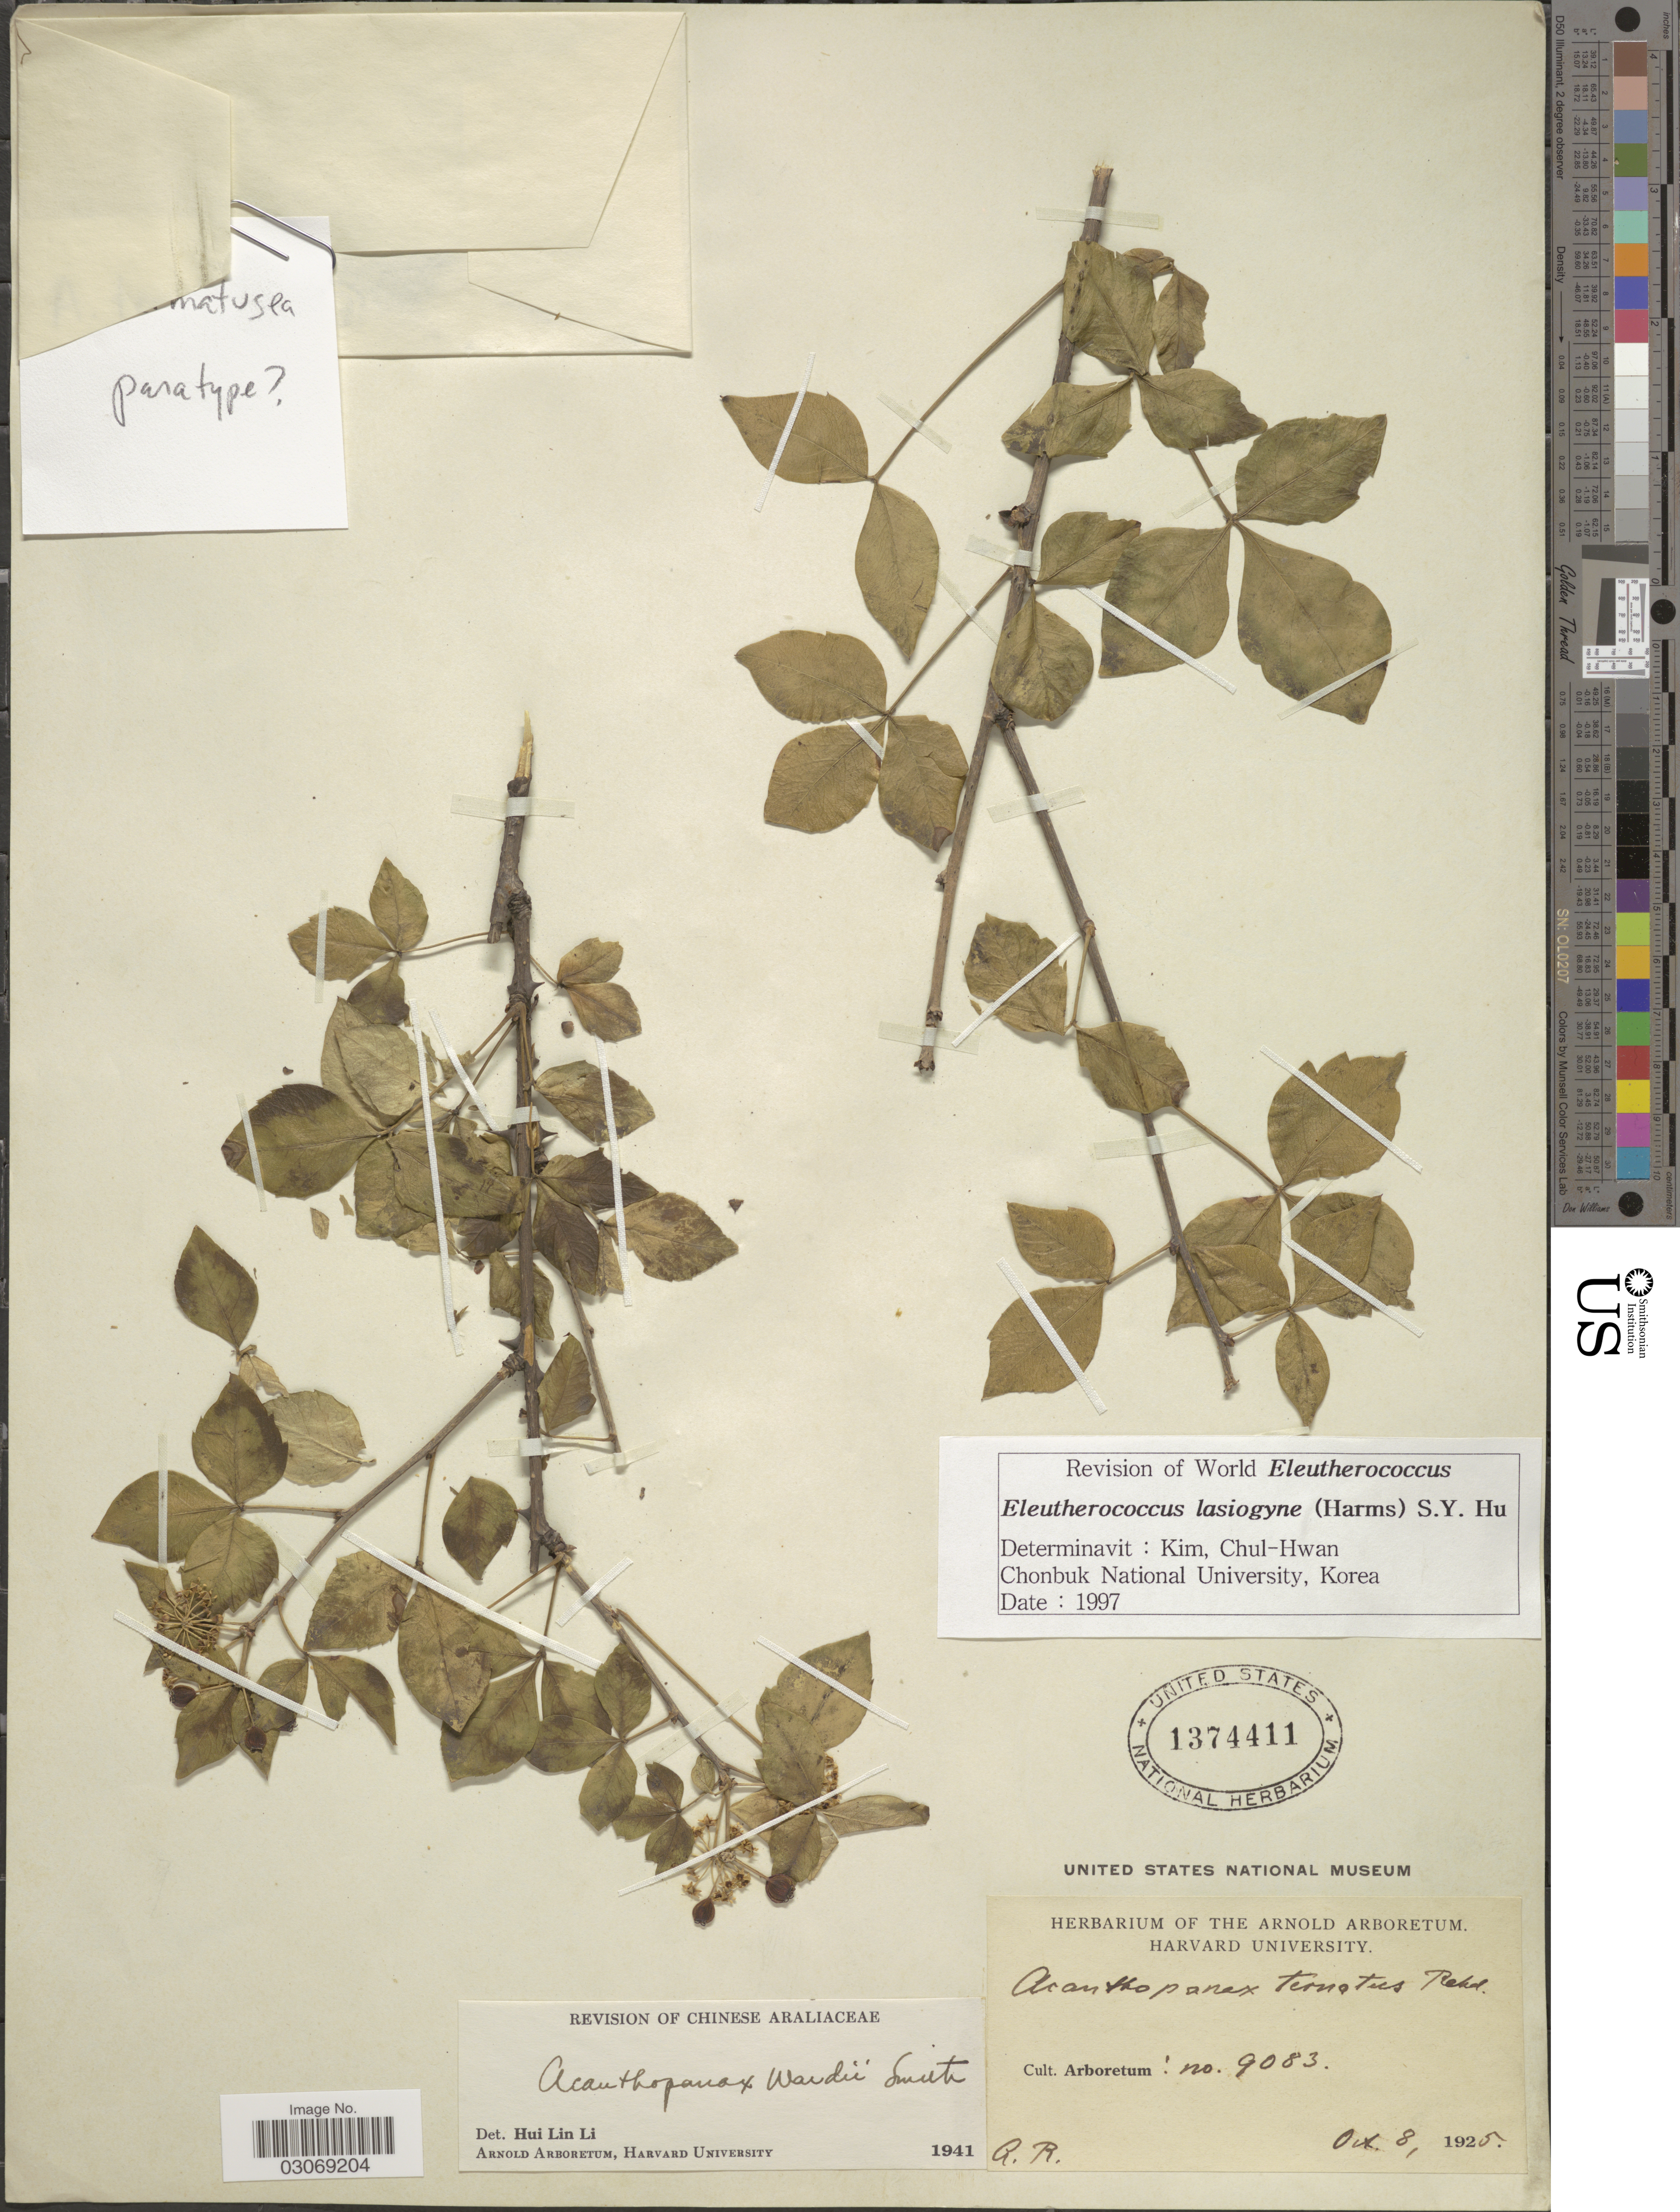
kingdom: Plantae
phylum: Tracheophyta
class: Magnoliopsida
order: Apiales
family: Araliaceae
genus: Eleutherococcus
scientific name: Eleutherococcus lasiogyne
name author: (Harms) S.Y. Hu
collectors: A. R.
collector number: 9083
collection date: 1925-10-08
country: United States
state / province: Massachusetts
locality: Cult. Arboretum. Harvard University.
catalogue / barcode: US 1374411